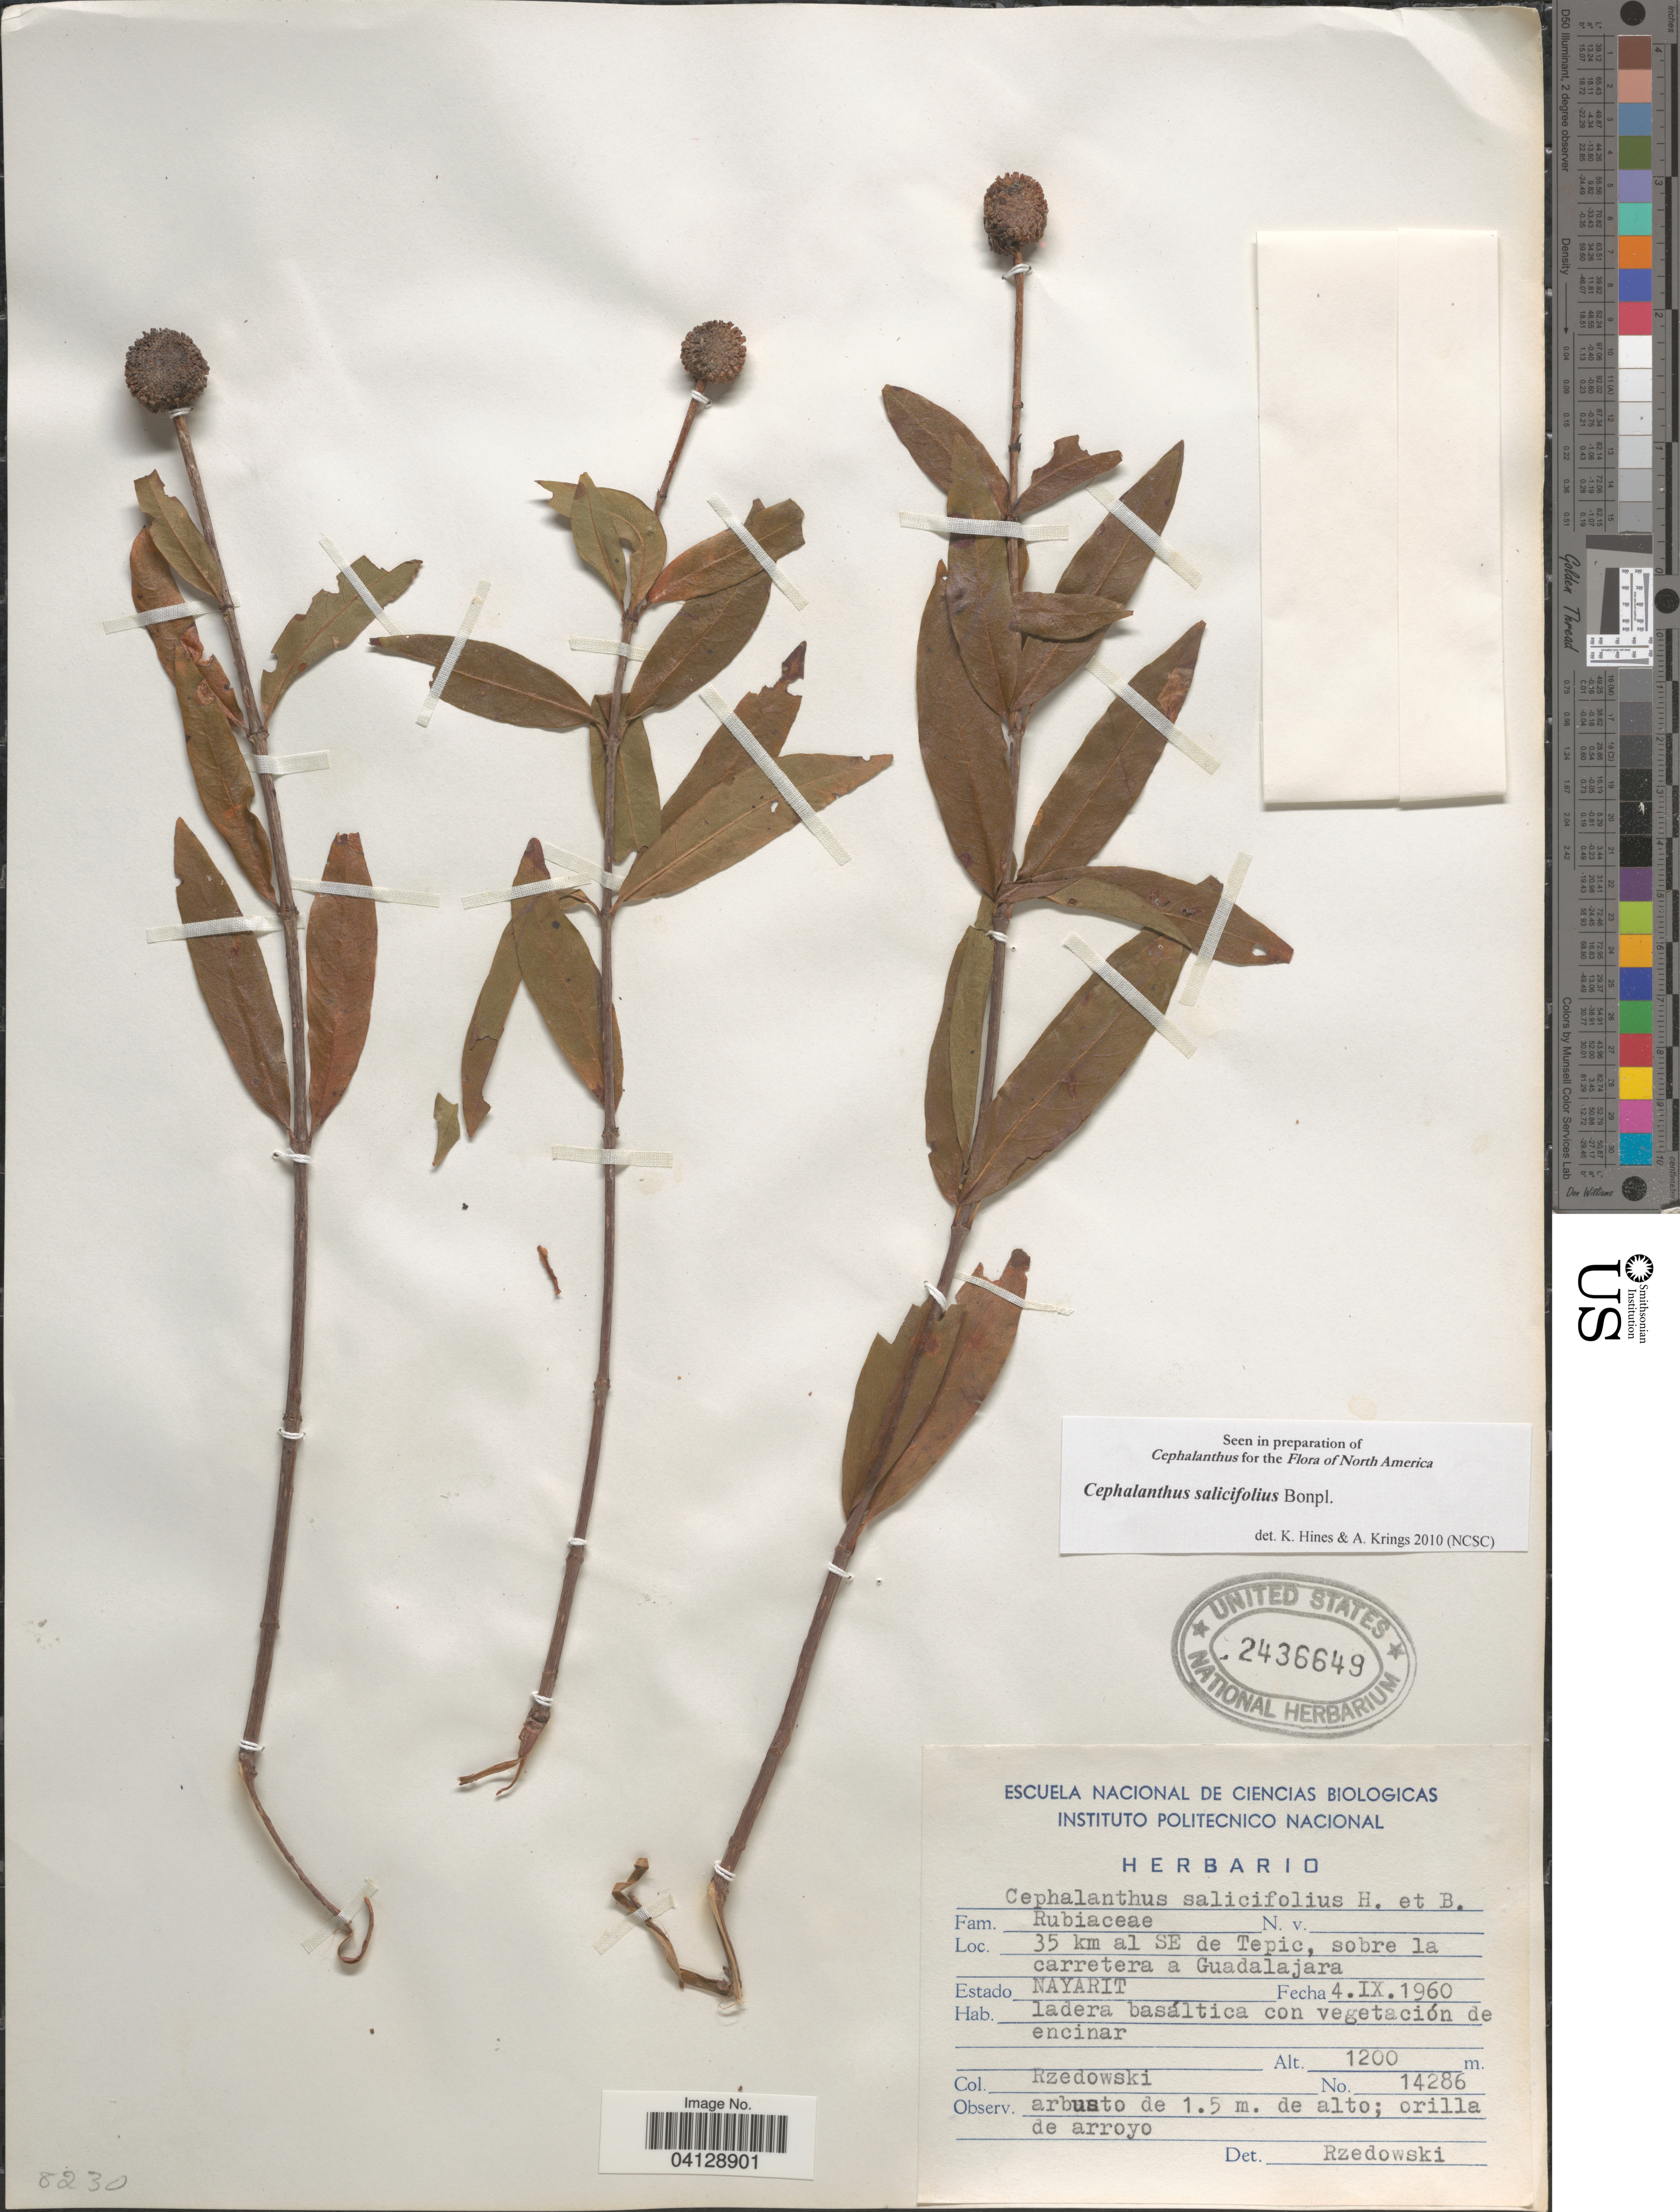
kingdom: Plantae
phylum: Tracheophyta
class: Magnoliopsida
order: Gentianales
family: Rubiaceae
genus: Cephalanthus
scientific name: Cephalanthus salicifolius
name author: Bonpl.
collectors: Rzedowski, --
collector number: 14286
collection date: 1960-09-04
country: Mexico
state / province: Nayarit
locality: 35 km al SE de Tepic, sobre la carretera a Guadalajara.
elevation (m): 1200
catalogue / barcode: US 2436649